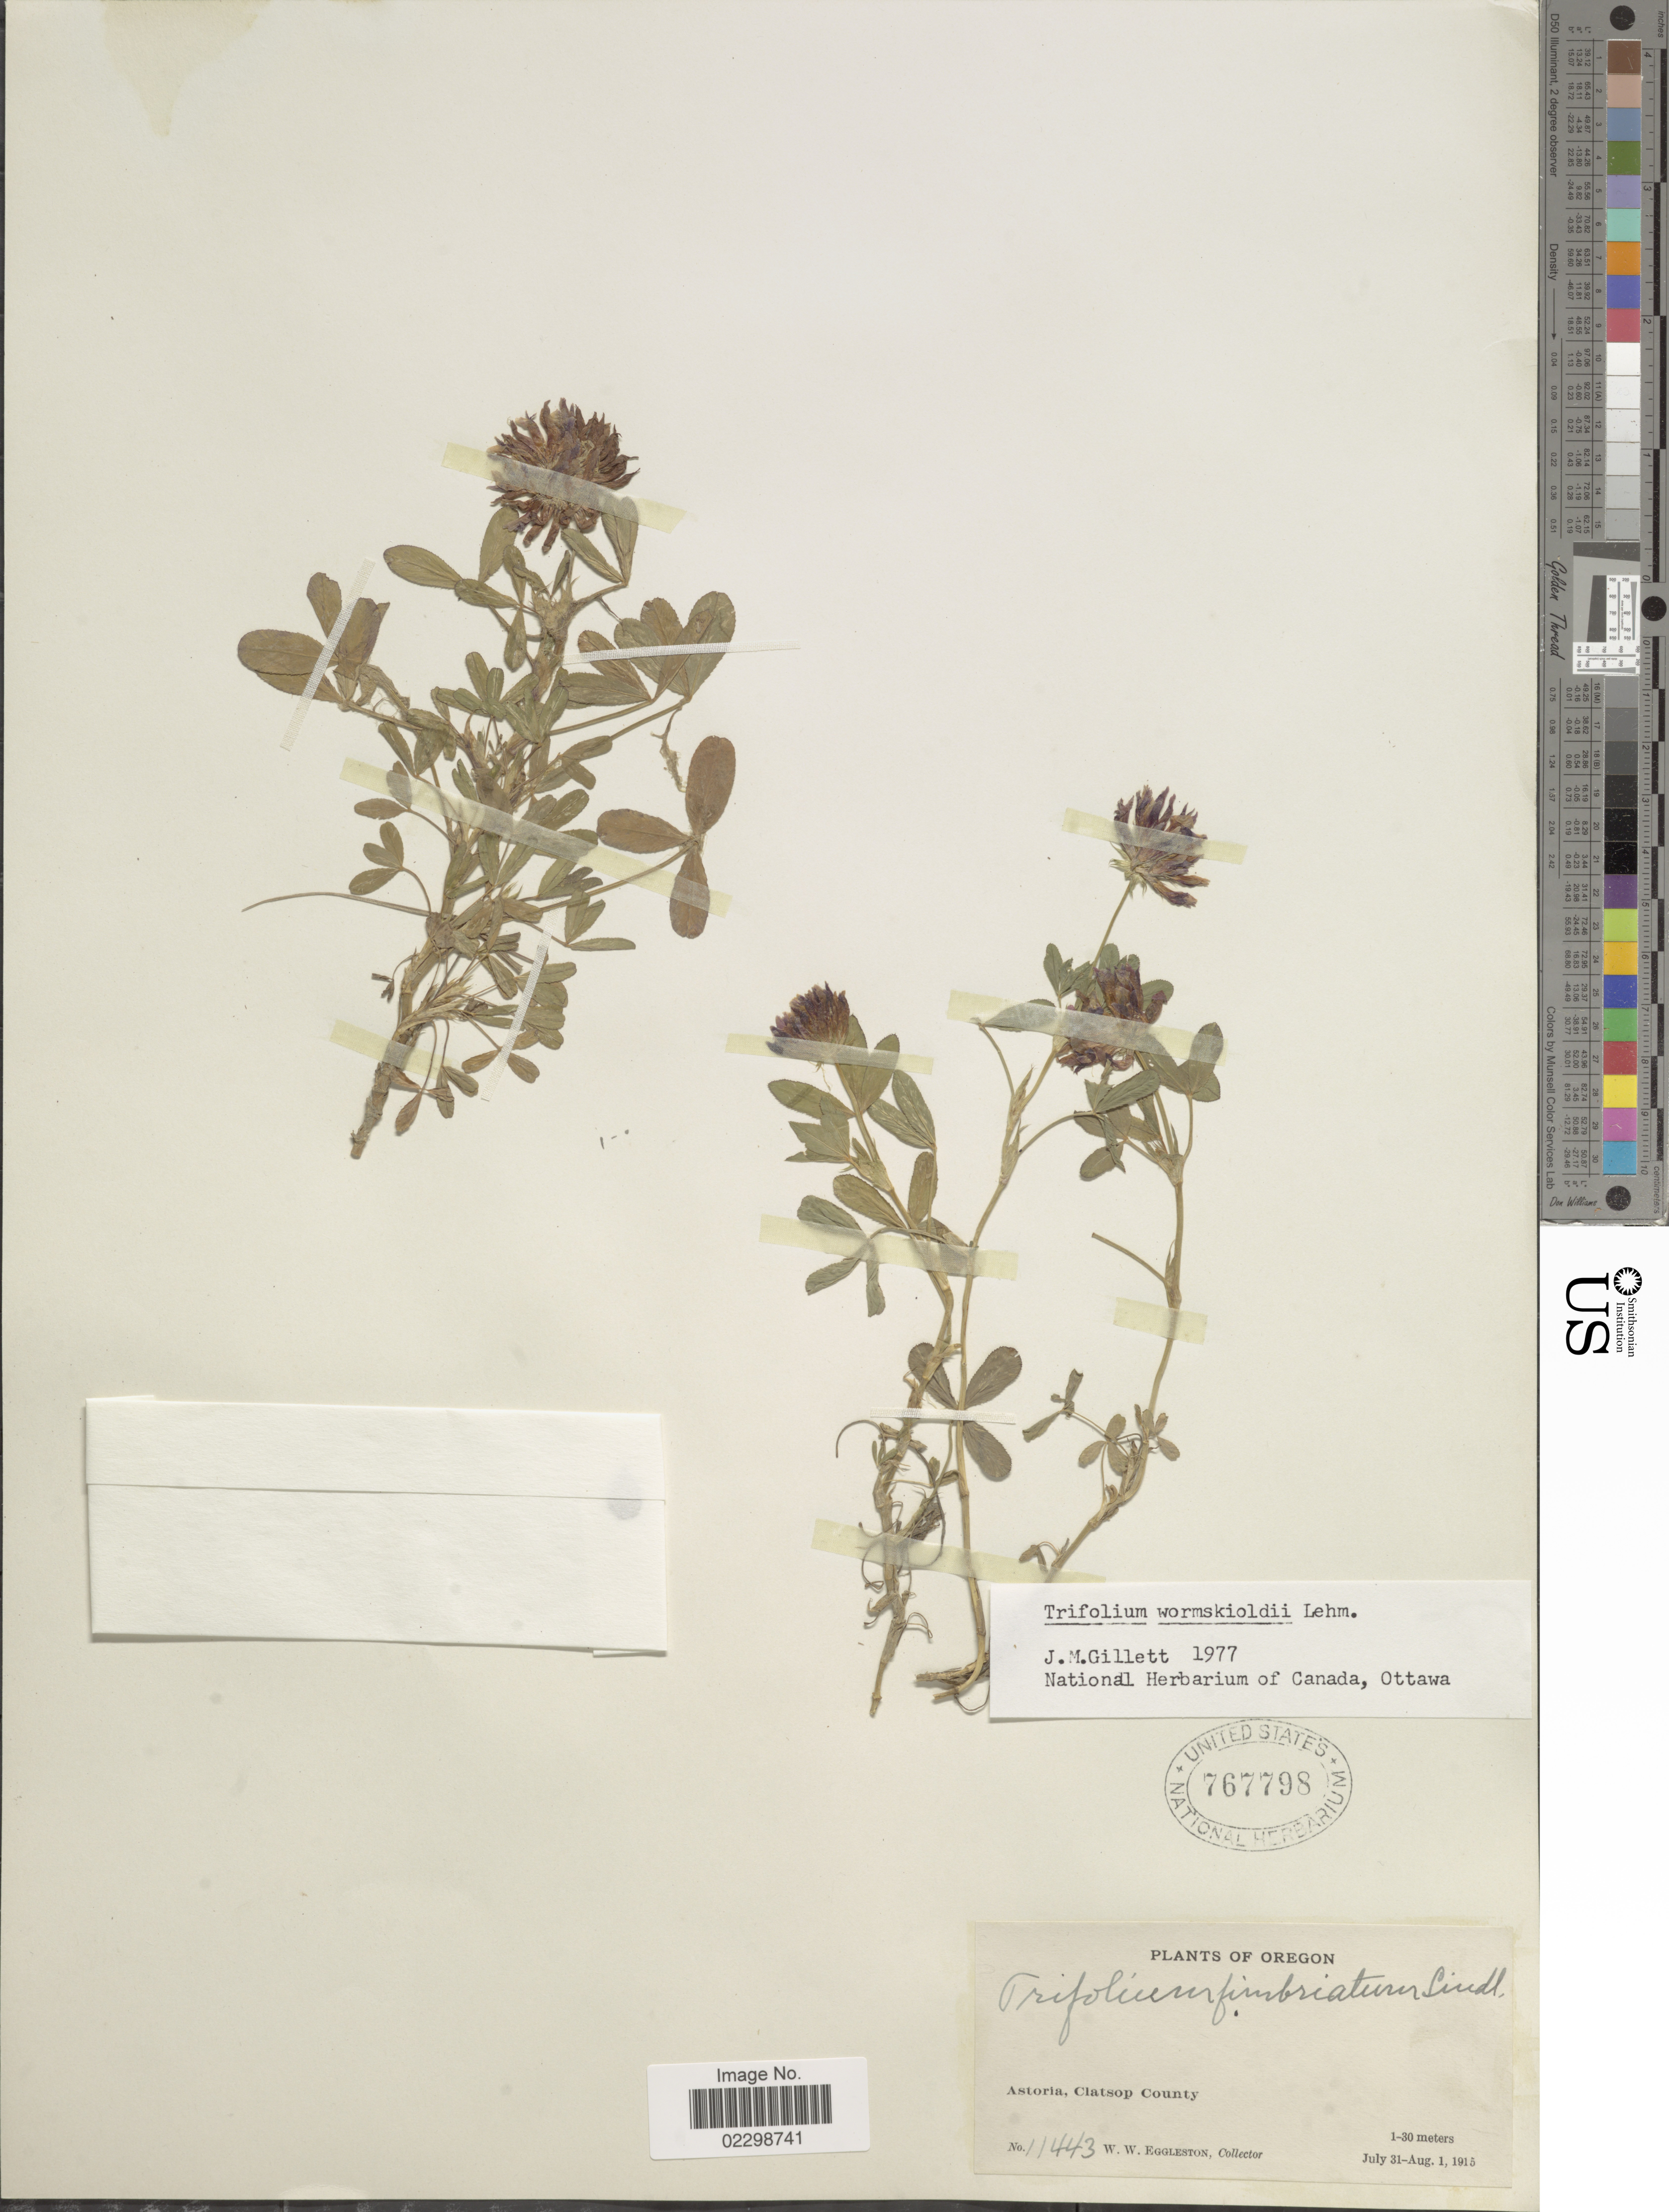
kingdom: Plantae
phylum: Tracheophyta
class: Magnoliopsida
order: Fabales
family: Fabaceae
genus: Trifolium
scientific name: Trifolium wormskioldii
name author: Lehm.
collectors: W. W. Eggleston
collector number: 11443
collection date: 1915-07-31/1915-08-01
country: United States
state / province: Oregon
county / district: Clatsop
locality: Astoria, Clatsop County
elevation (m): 1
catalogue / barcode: US 767798